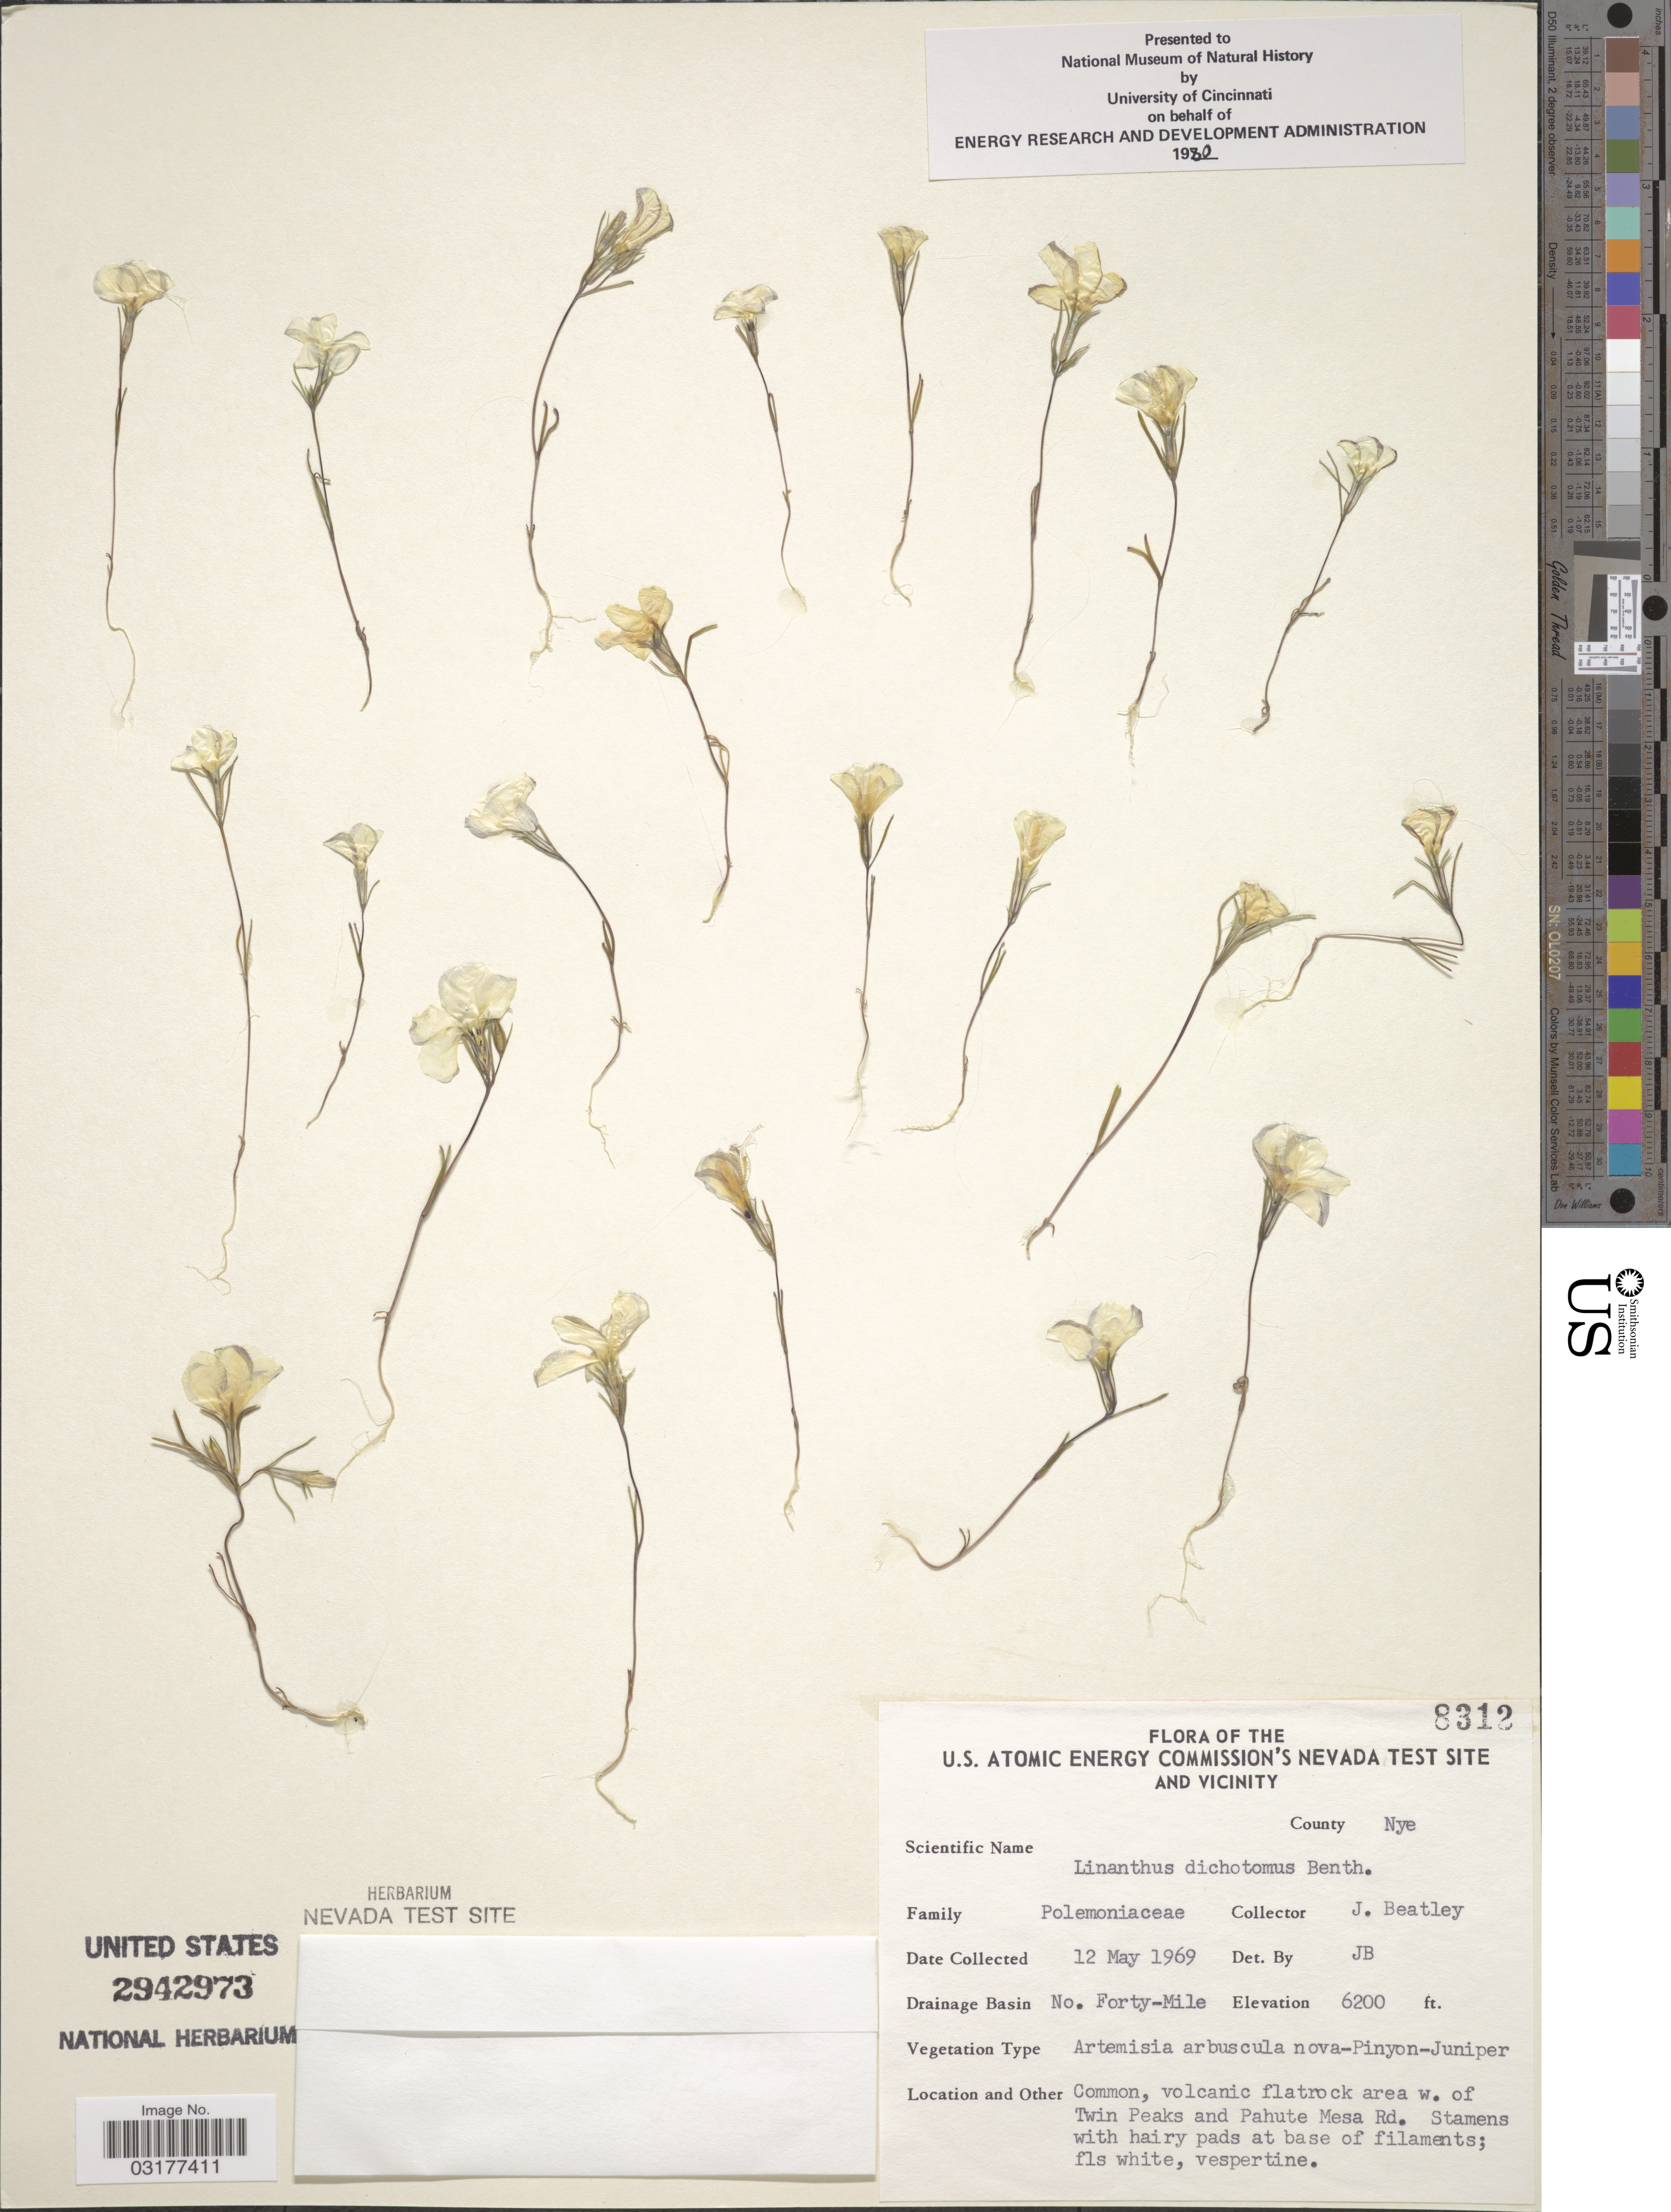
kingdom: Plantae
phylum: Tracheophyta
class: Magnoliopsida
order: Ericales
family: Polemoniaceae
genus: Linanthus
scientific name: Linanthus dichotomus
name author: Benth.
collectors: J. C. Beatley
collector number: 8312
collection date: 1969-05-12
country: United States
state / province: Nevada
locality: The U.S. Atomic Energy Commission's Nevada Test Site and Vicinity. County Nye. Drainage Basin No. Forty-Mile. Common, volcanic flatrock area w. of Twin Peaks and Pahute Mesa Rd.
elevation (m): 1890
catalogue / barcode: US 2942973